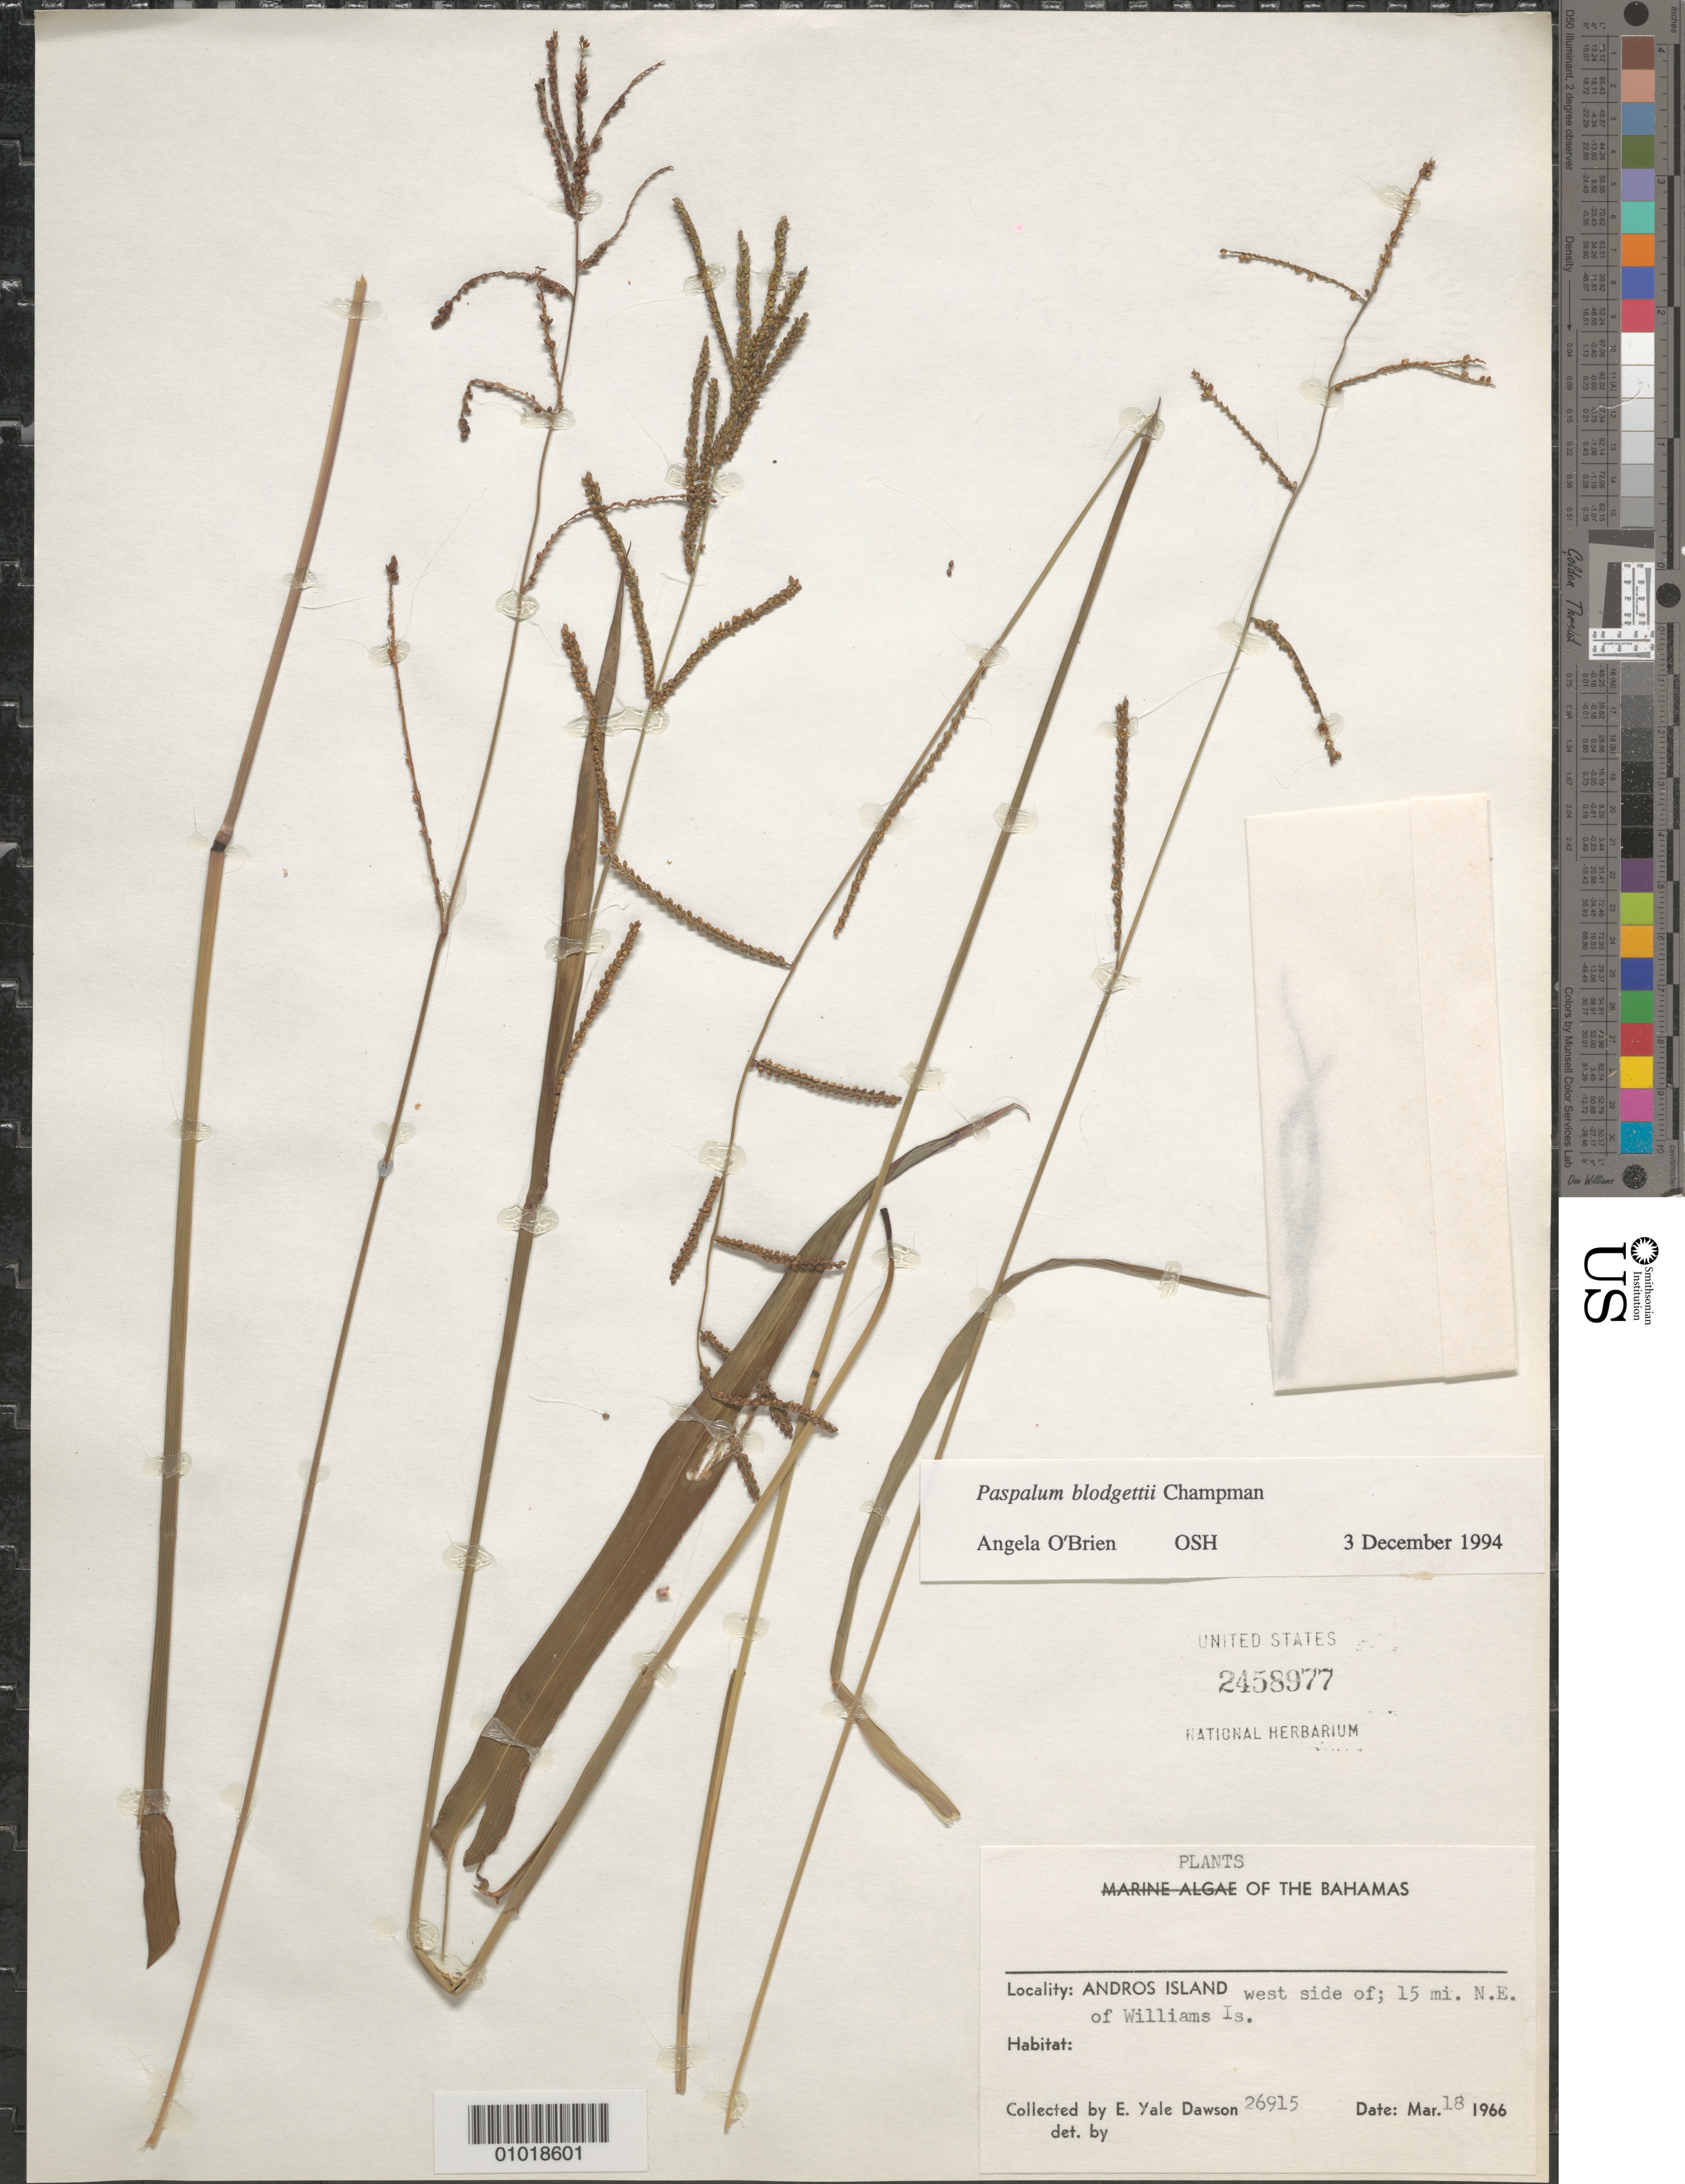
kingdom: Plantae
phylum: Tracheophyta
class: Liliopsida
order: Poales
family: Poaceae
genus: Paspalum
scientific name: Paspalum blodgettii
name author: Chapm.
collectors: E. Y. Dawson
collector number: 26915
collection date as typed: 18 Mar 1966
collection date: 1966-03-18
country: Bahamas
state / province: North Andros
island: Andros I.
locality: w side of N Andros I., 15 mi. NE of Williams I.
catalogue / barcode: US 2458977